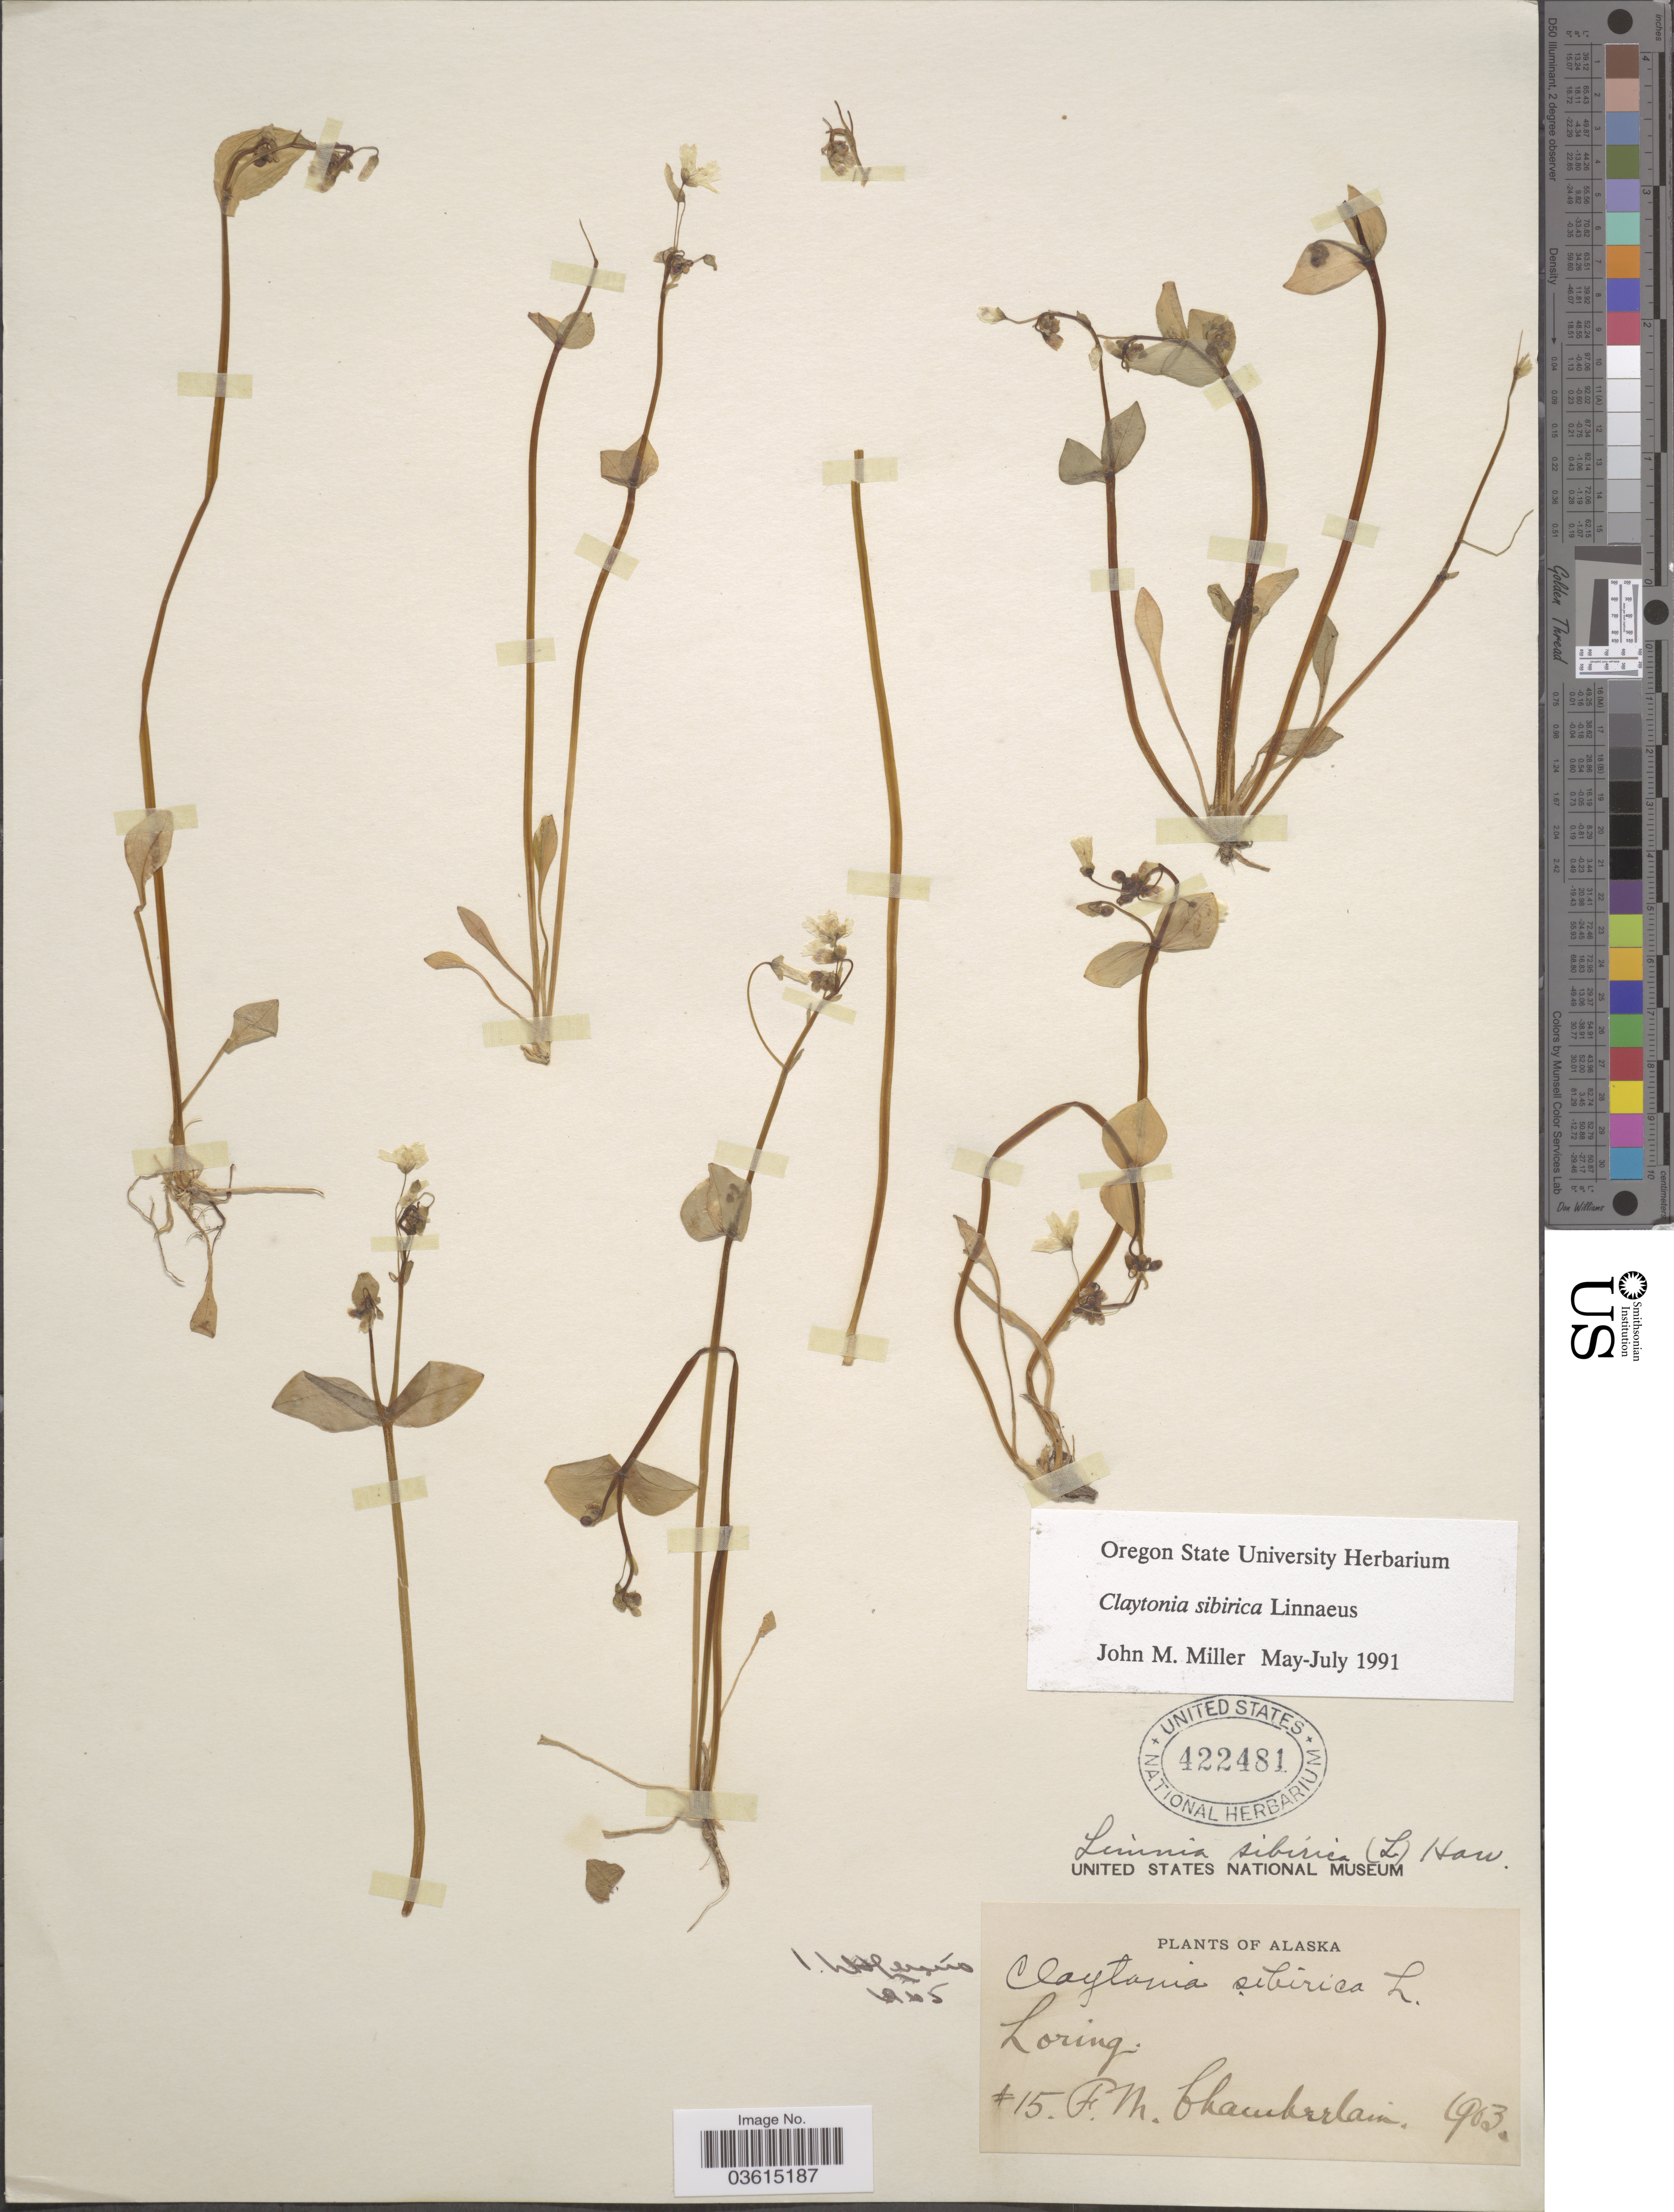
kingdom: Plantae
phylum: Tracheophyta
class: Magnoliopsida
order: Caryophyllales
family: Montiaceae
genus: Claytonia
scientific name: Claytonia sibirica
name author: L.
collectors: F. Chamberlain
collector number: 15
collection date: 1903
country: United States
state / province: Alaska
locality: Loring.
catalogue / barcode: US 422481